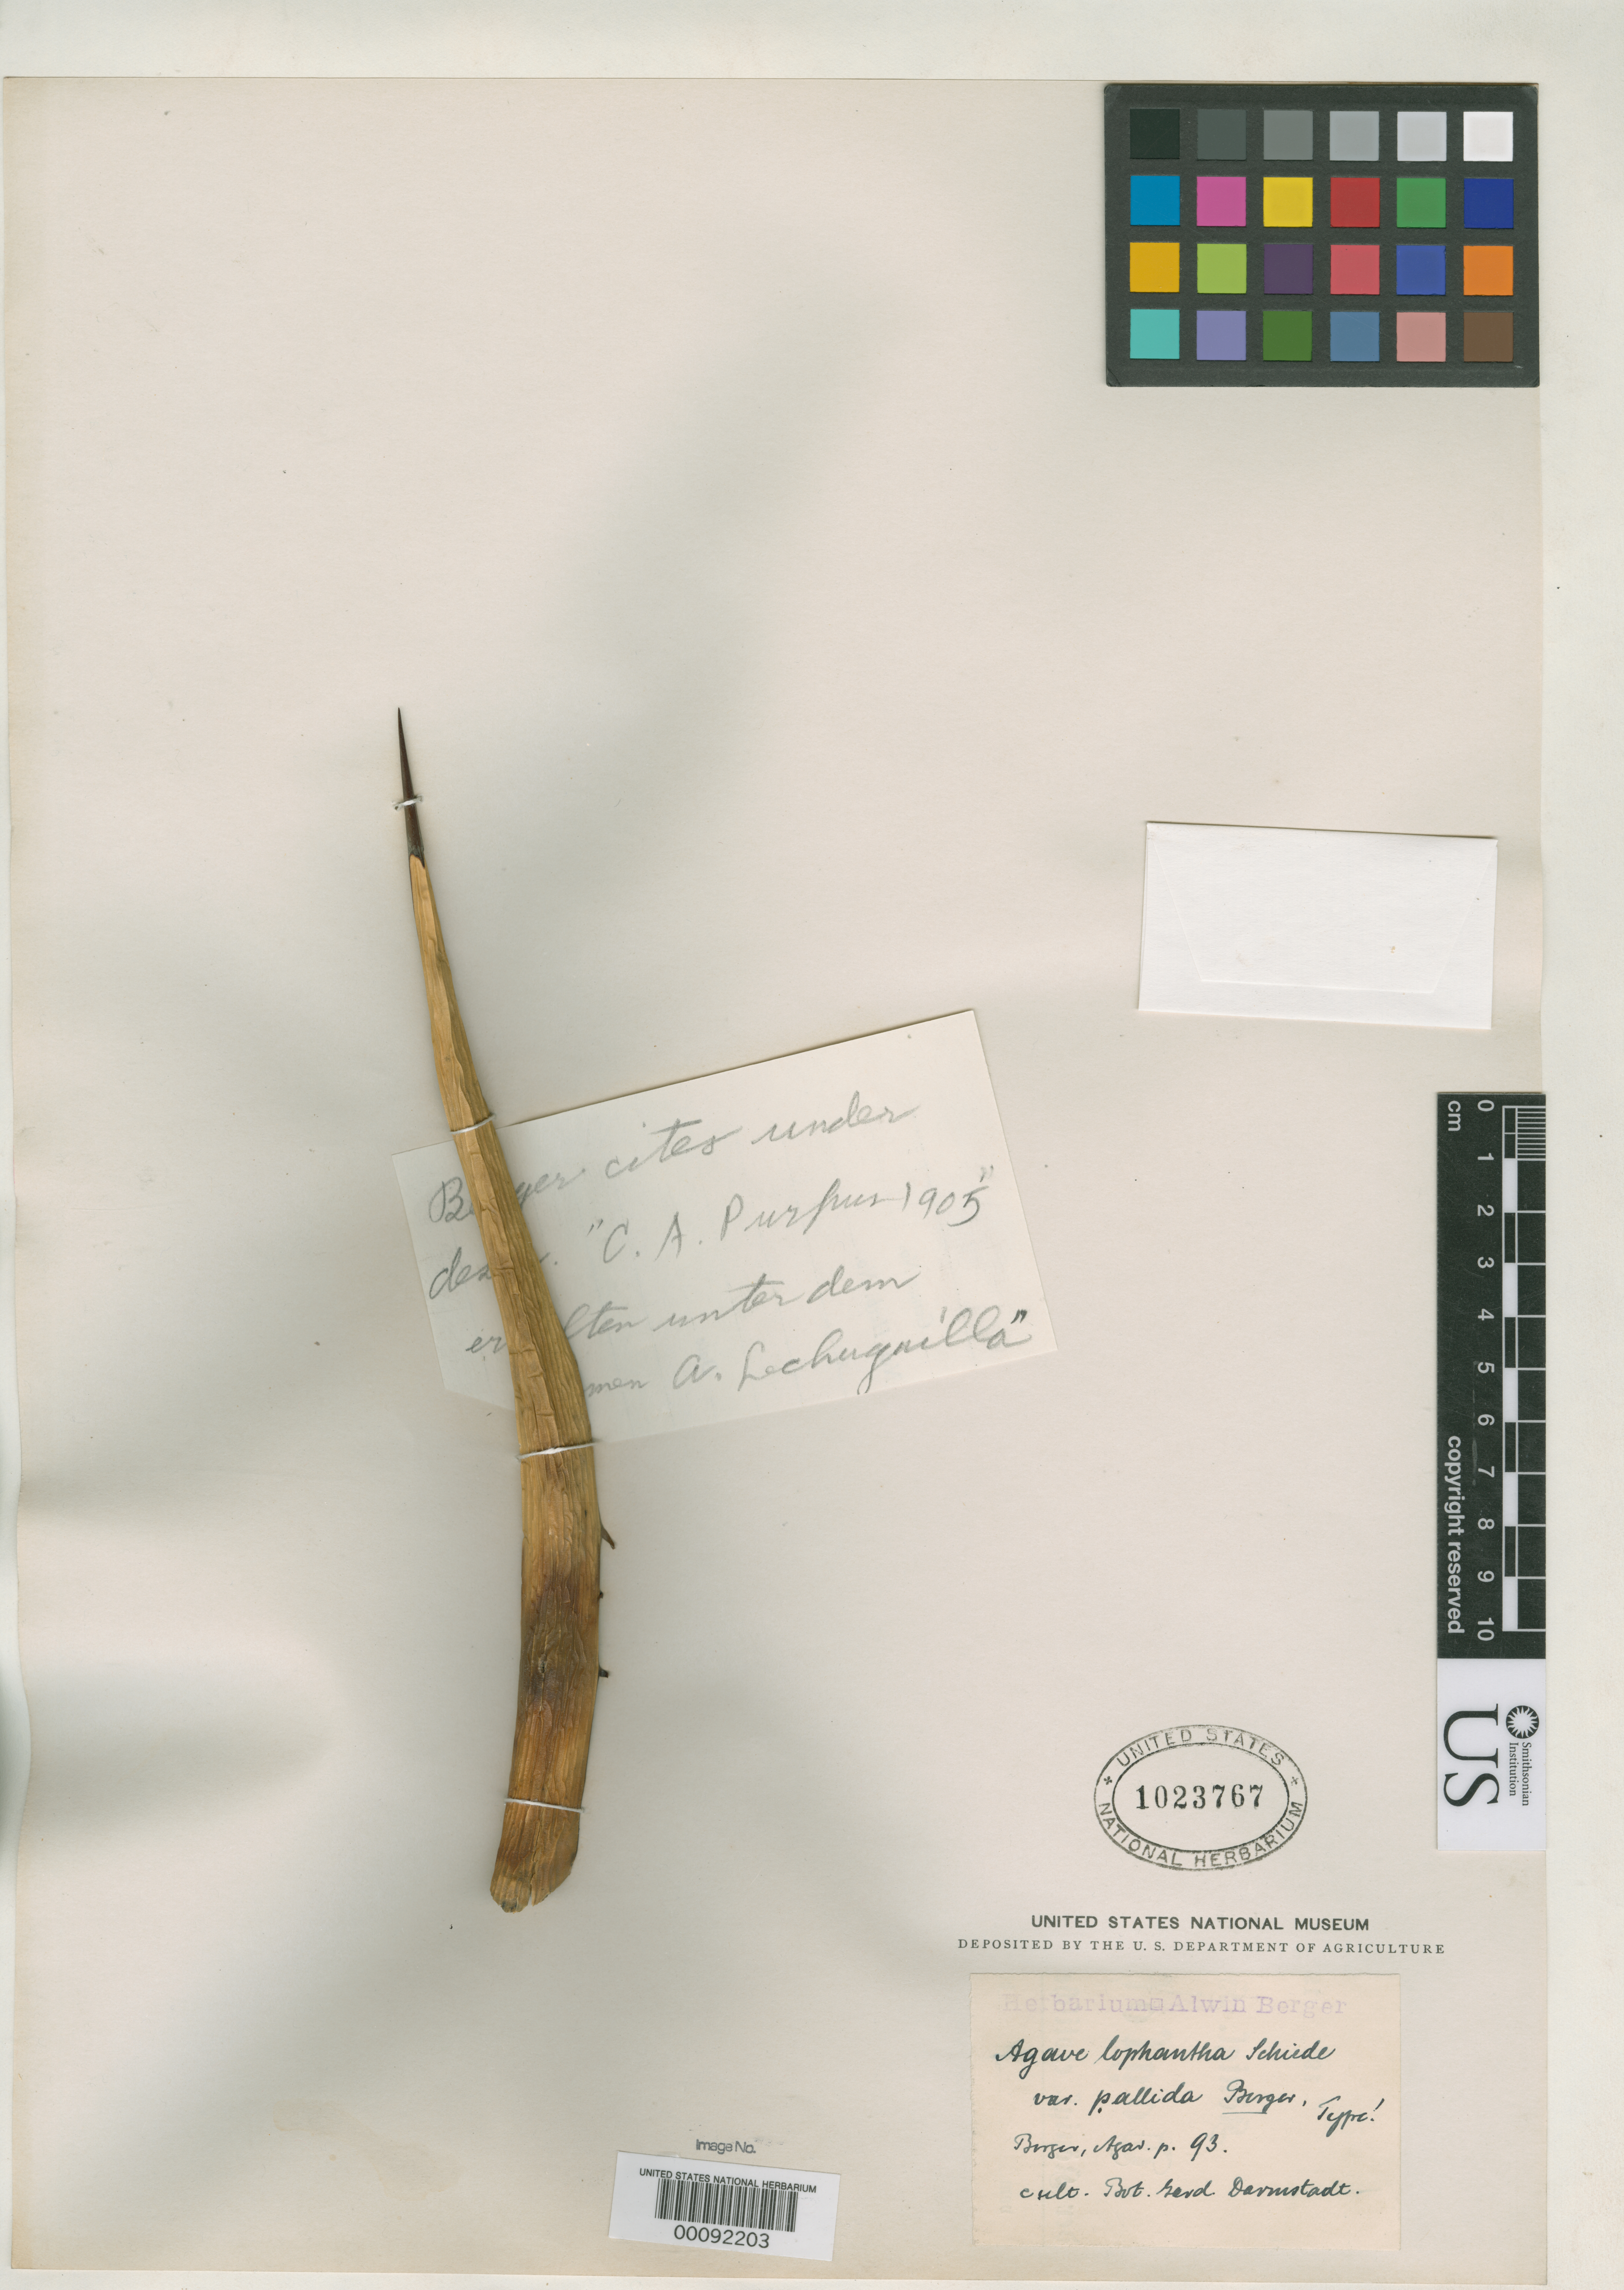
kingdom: Plantae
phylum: Tracheophyta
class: Liliopsida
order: Asparagales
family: Asparagaceae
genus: Agave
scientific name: Agave lophantha var. pallida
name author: A. Berger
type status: Type Collection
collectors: A. Berger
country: Mexico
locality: Cultivated at LA by C.A. Purpus in 1905.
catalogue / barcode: US 1023767